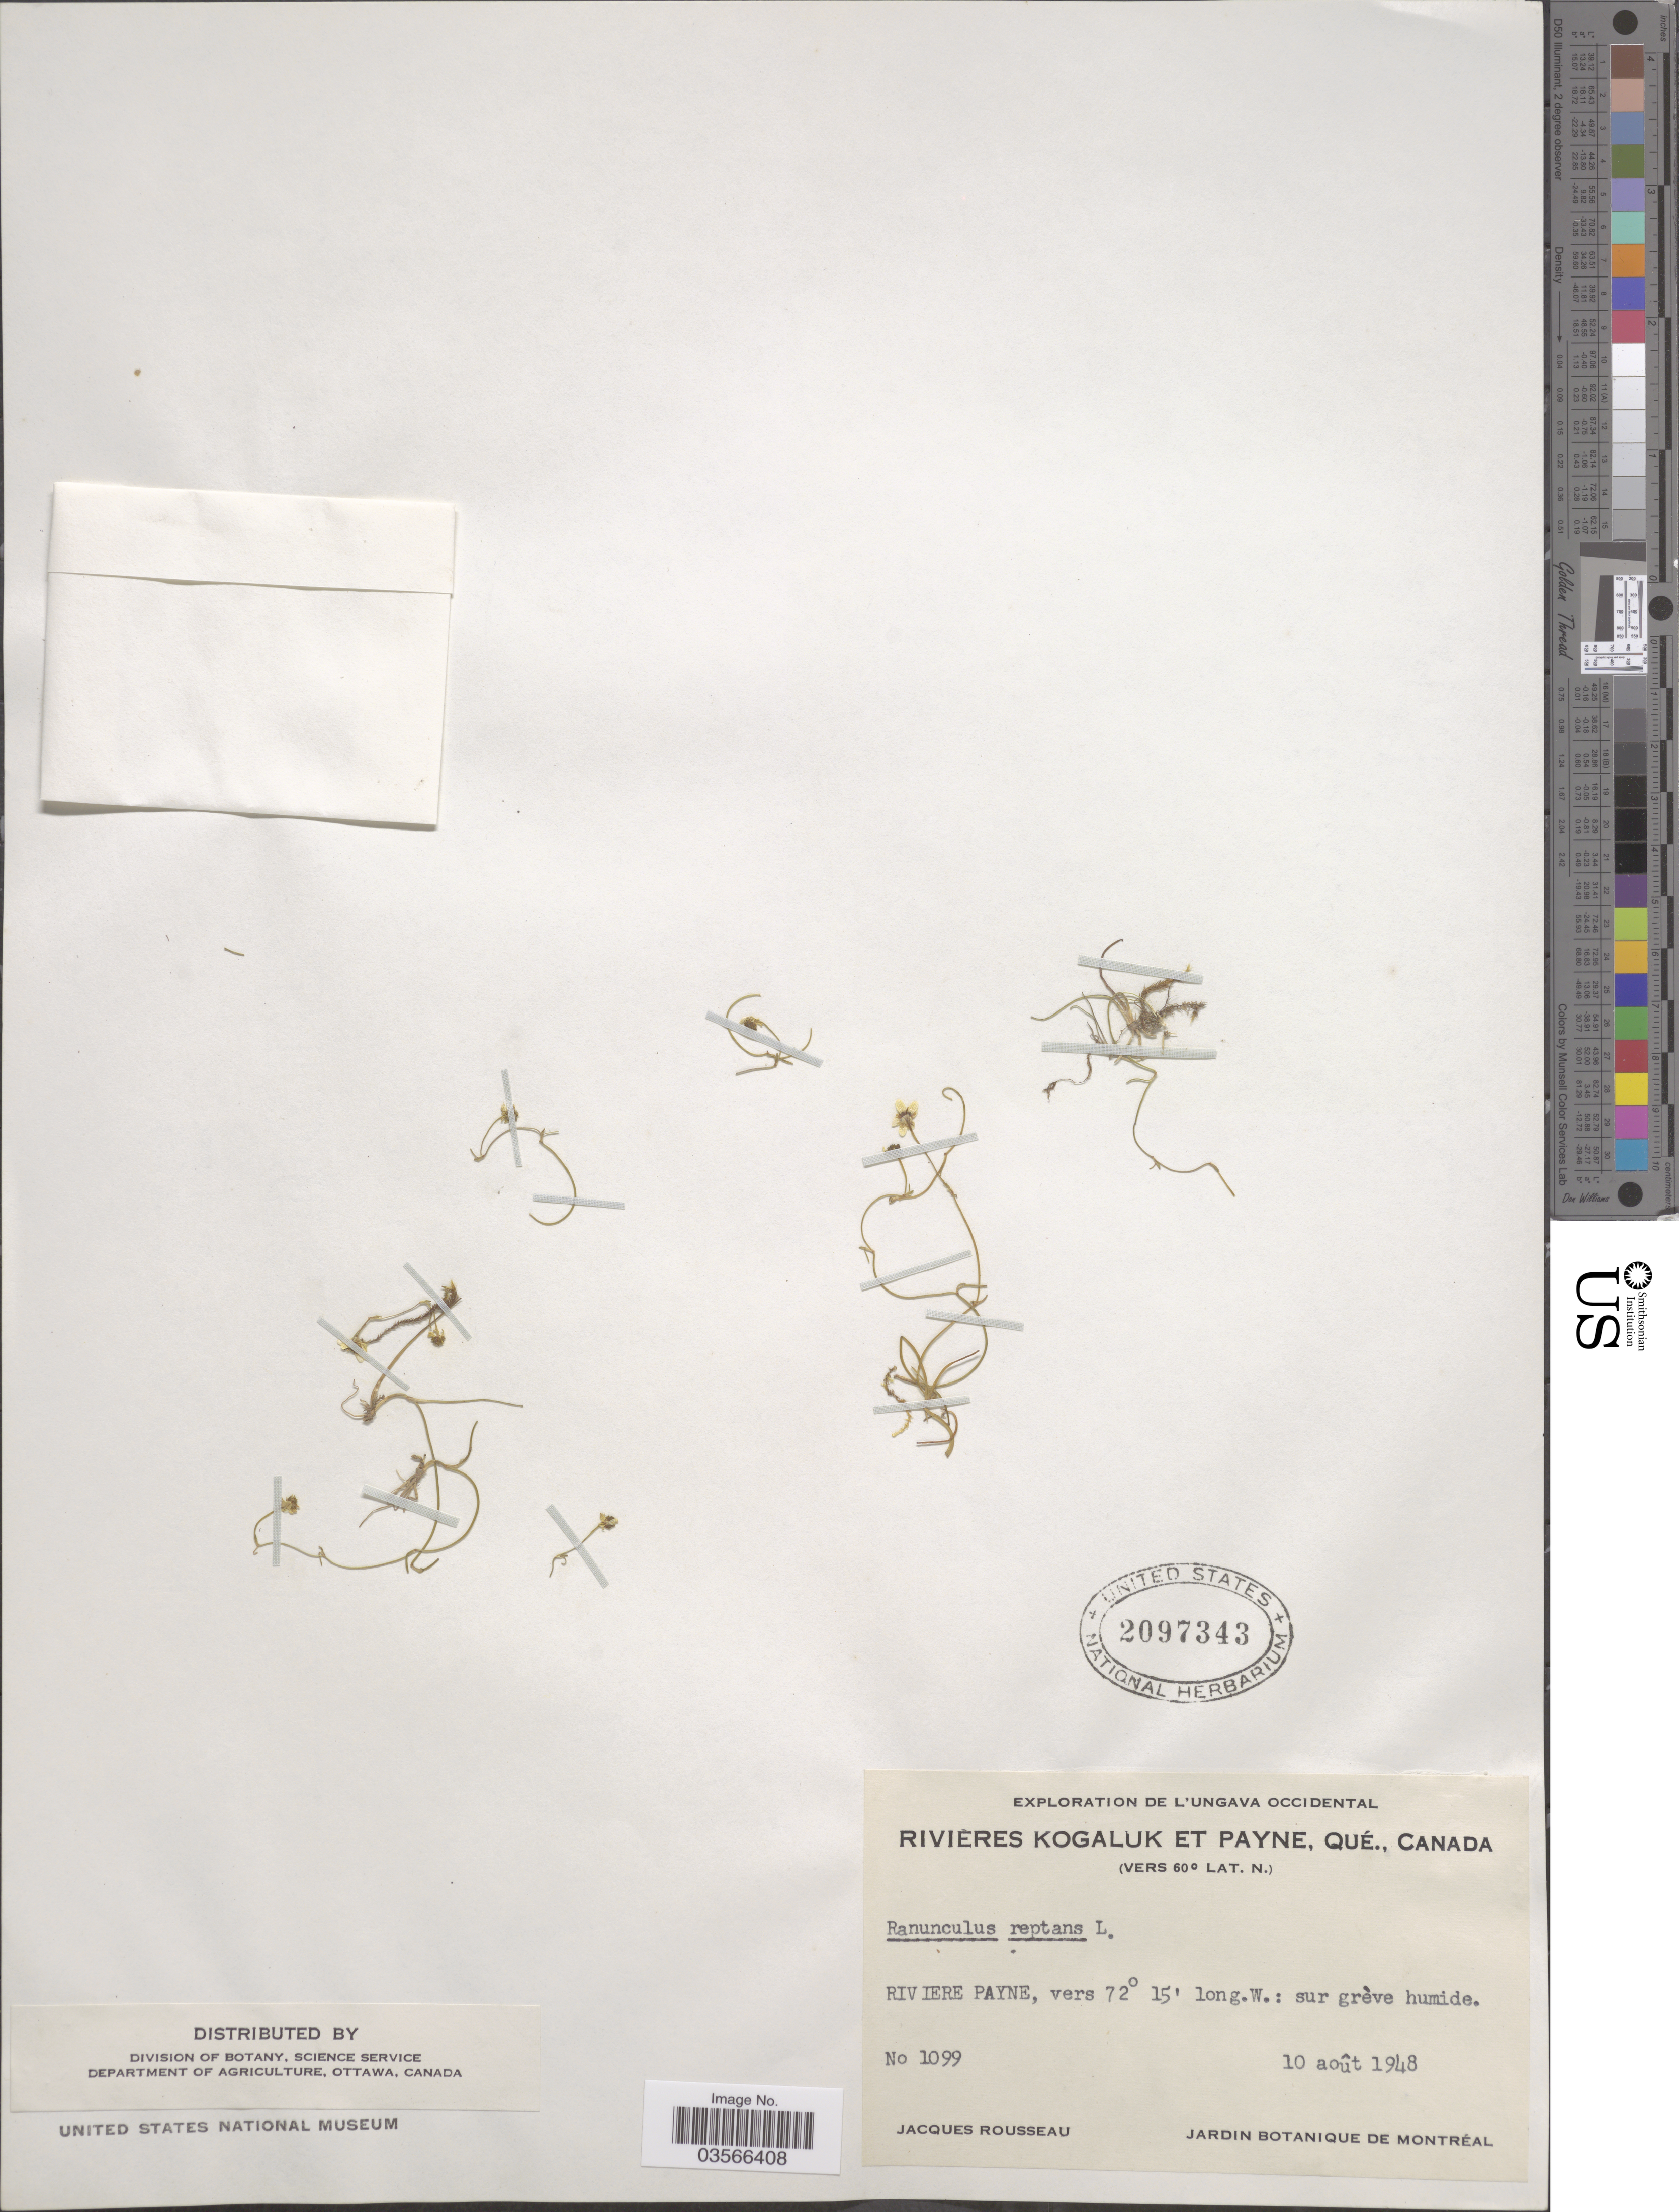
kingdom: Plantae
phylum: Tracheophyta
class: Magnoliopsida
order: Ranunculales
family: Ranunculaceae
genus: Ranunculus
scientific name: Ranunculus flammula var. filiformis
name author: (Michx.) Hook.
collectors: J. Rousseau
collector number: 1099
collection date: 1948-08-10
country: Canada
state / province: Quebec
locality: Riviere Payne.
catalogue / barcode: US 2097343